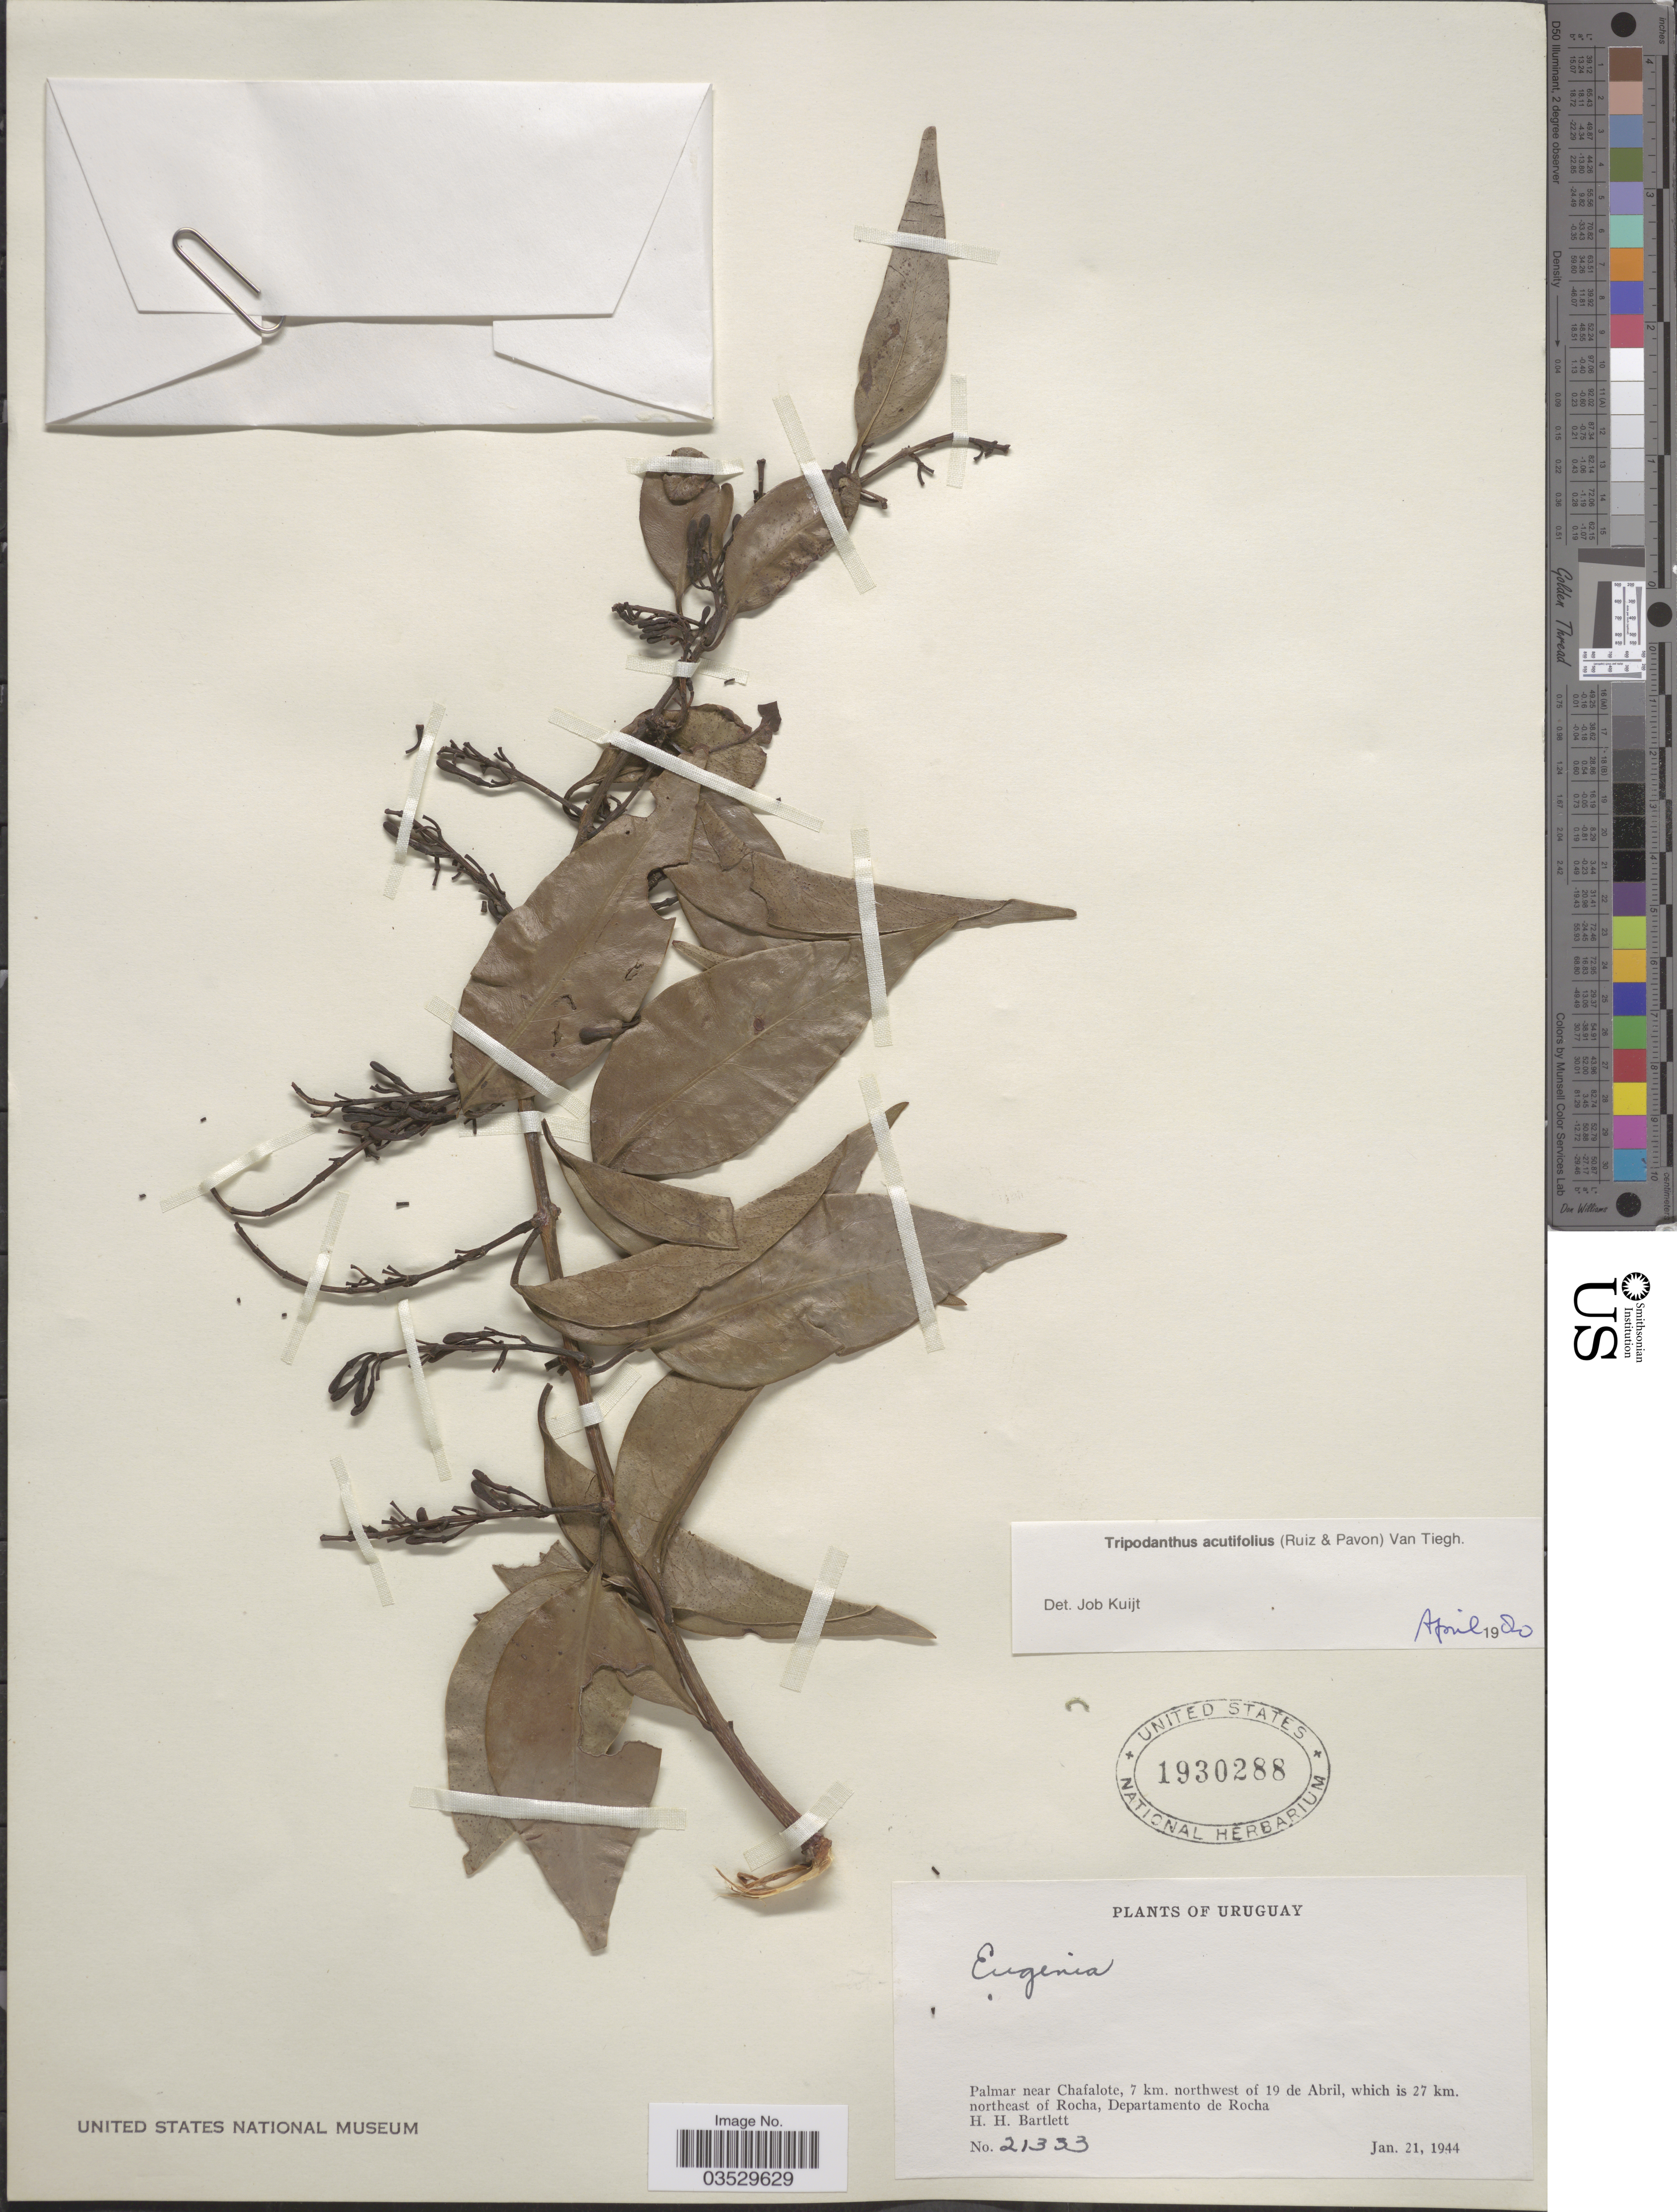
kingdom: Plantae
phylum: Tracheophyta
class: Magnoliopsida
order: Santalales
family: Loranthaceae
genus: Tripodanthus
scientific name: Tripodanthus acutifolius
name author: Tiegh.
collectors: H. H. Bartlett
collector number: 21333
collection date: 1944-01-21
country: Uruguay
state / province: Rocha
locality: Palmar near Chafalote, 7 km. northwest of 19 de Abril, which is 27 km. northeast of Rocha, Departamento de Rocha.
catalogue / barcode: US 1930288